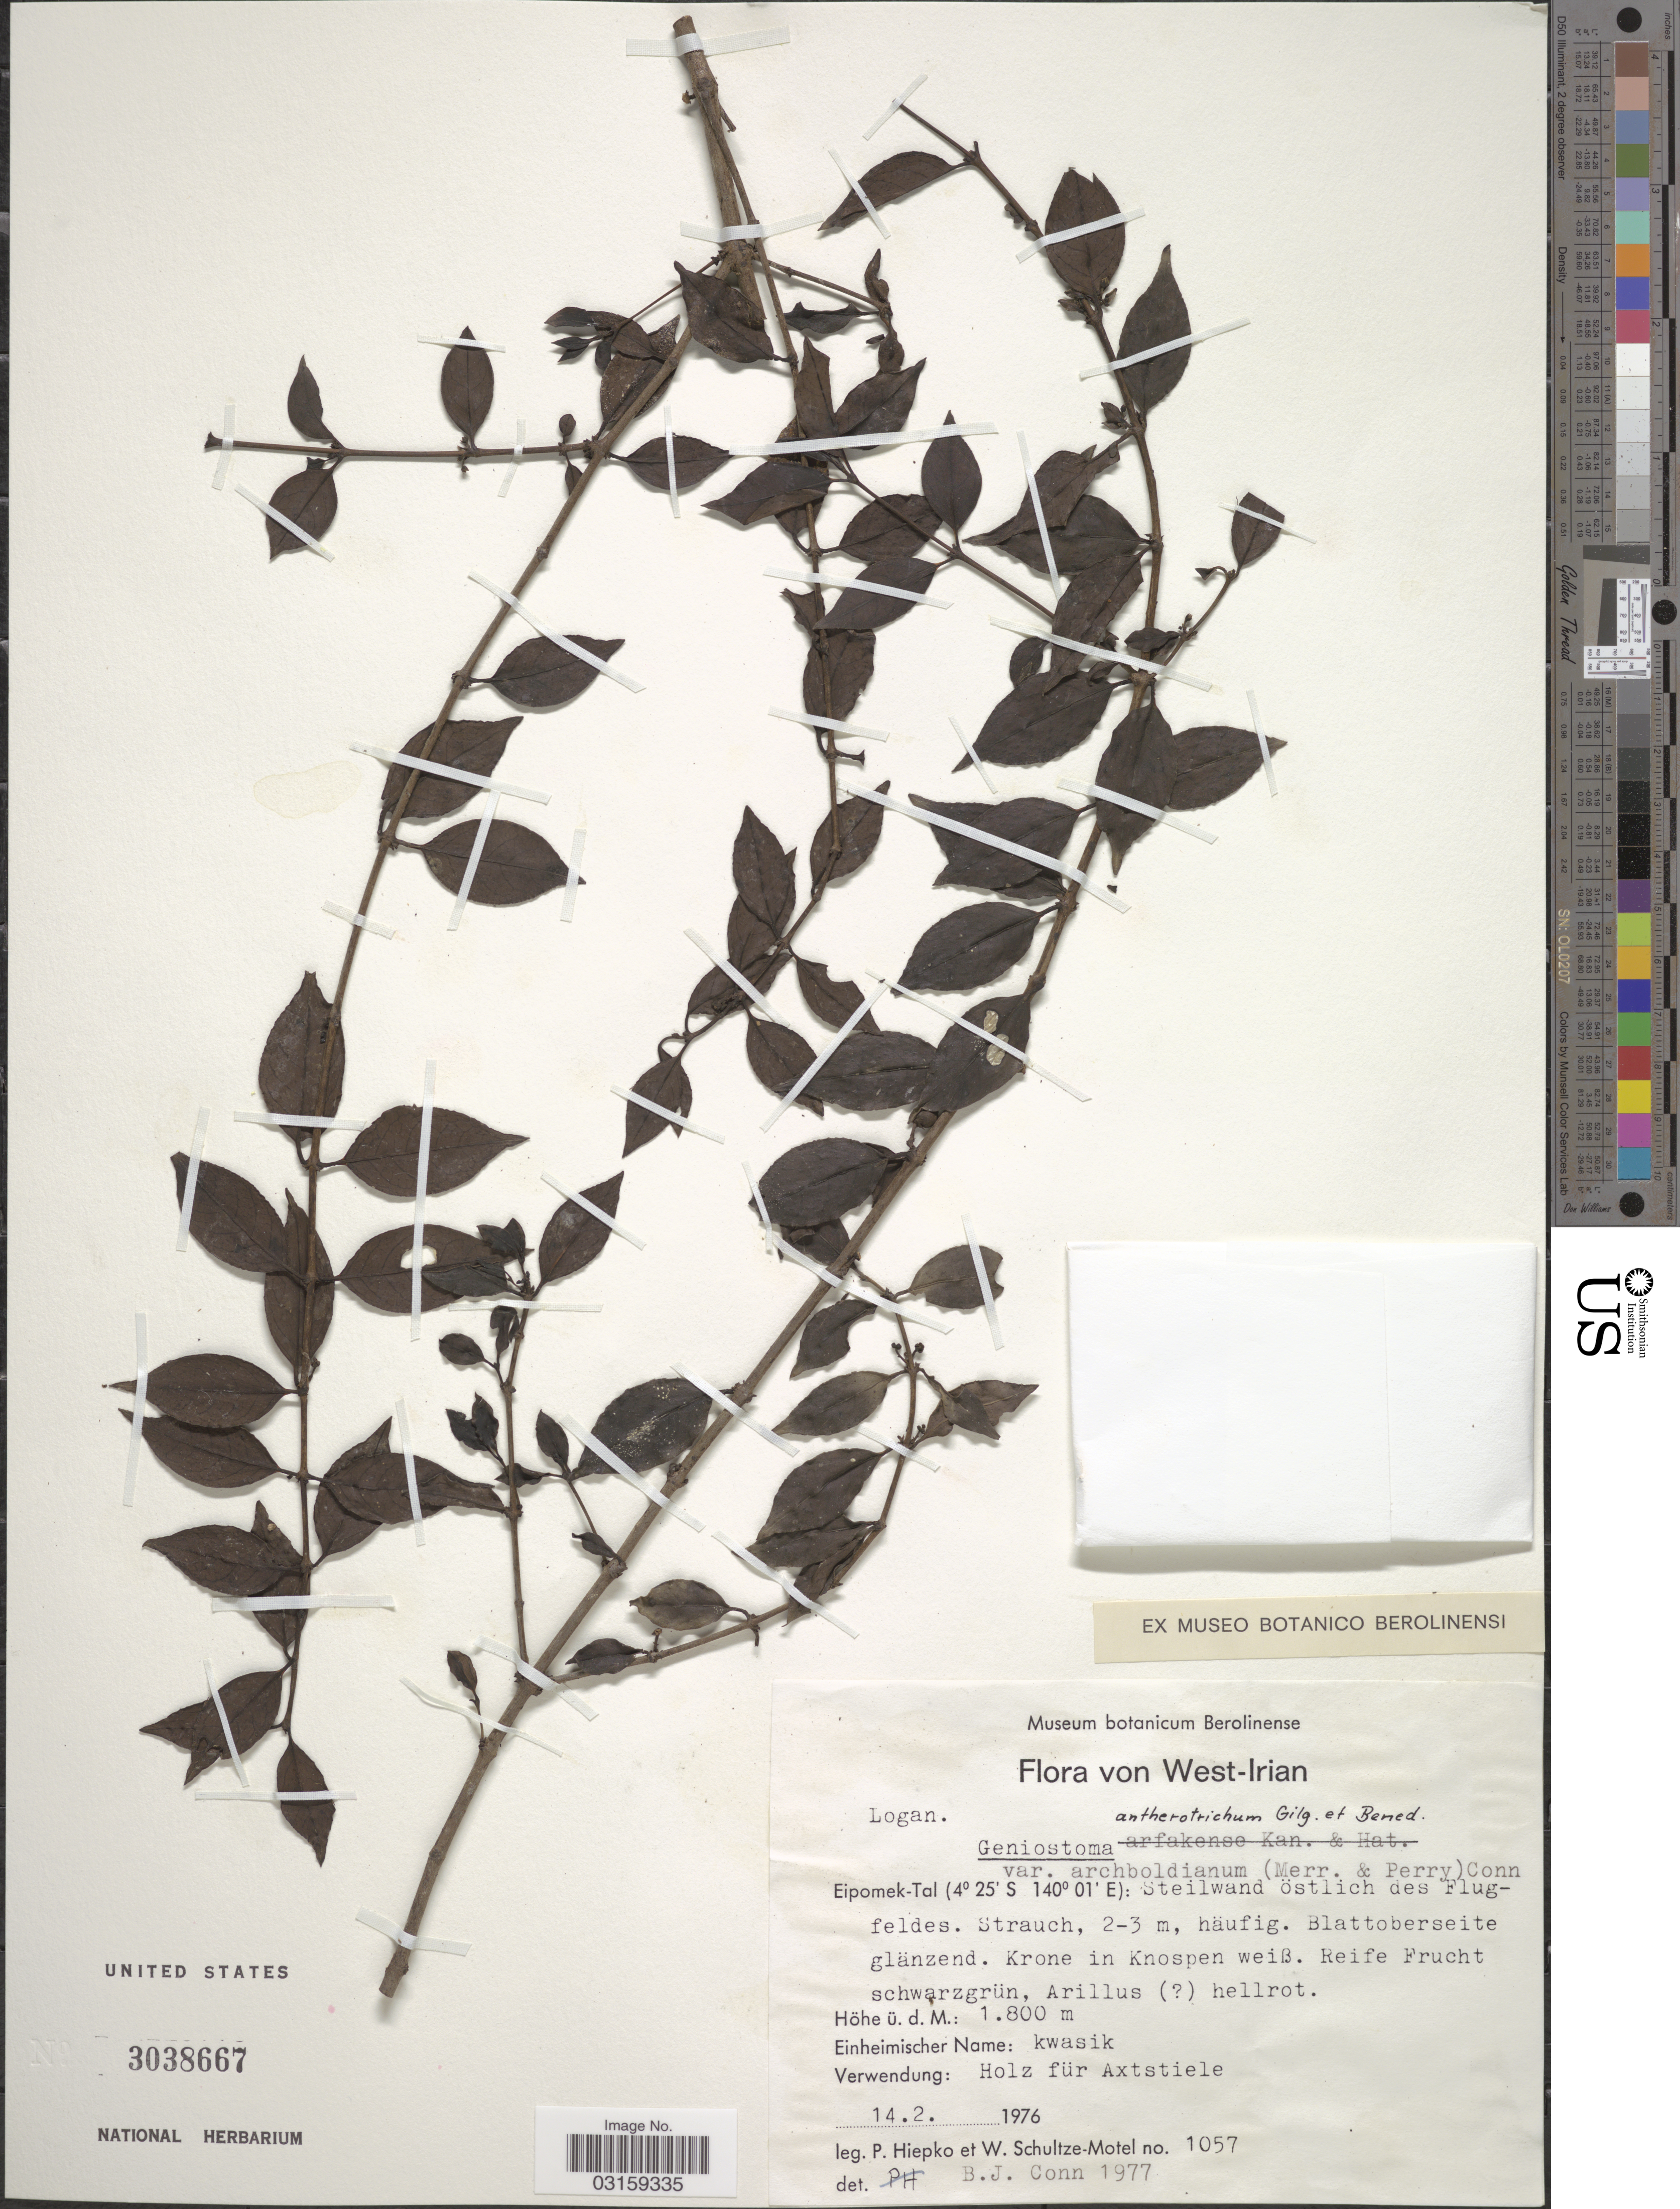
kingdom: Plantae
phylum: Tracheophyta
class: Magnoliopsida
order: Gentianales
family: Loganiaceae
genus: Geniostoma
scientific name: Geniostoma antherotrichum var. antherotrichum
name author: Gilg & Gilg-Ben.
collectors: P. H. Hiepko & W. Schultze-Motel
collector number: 1057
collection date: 1976-02-14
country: Indonesia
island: New Guinea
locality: West-Irian. Eipomek-Tal: Steilwand östlich des Flugfeldes.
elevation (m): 1800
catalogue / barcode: US 3038667